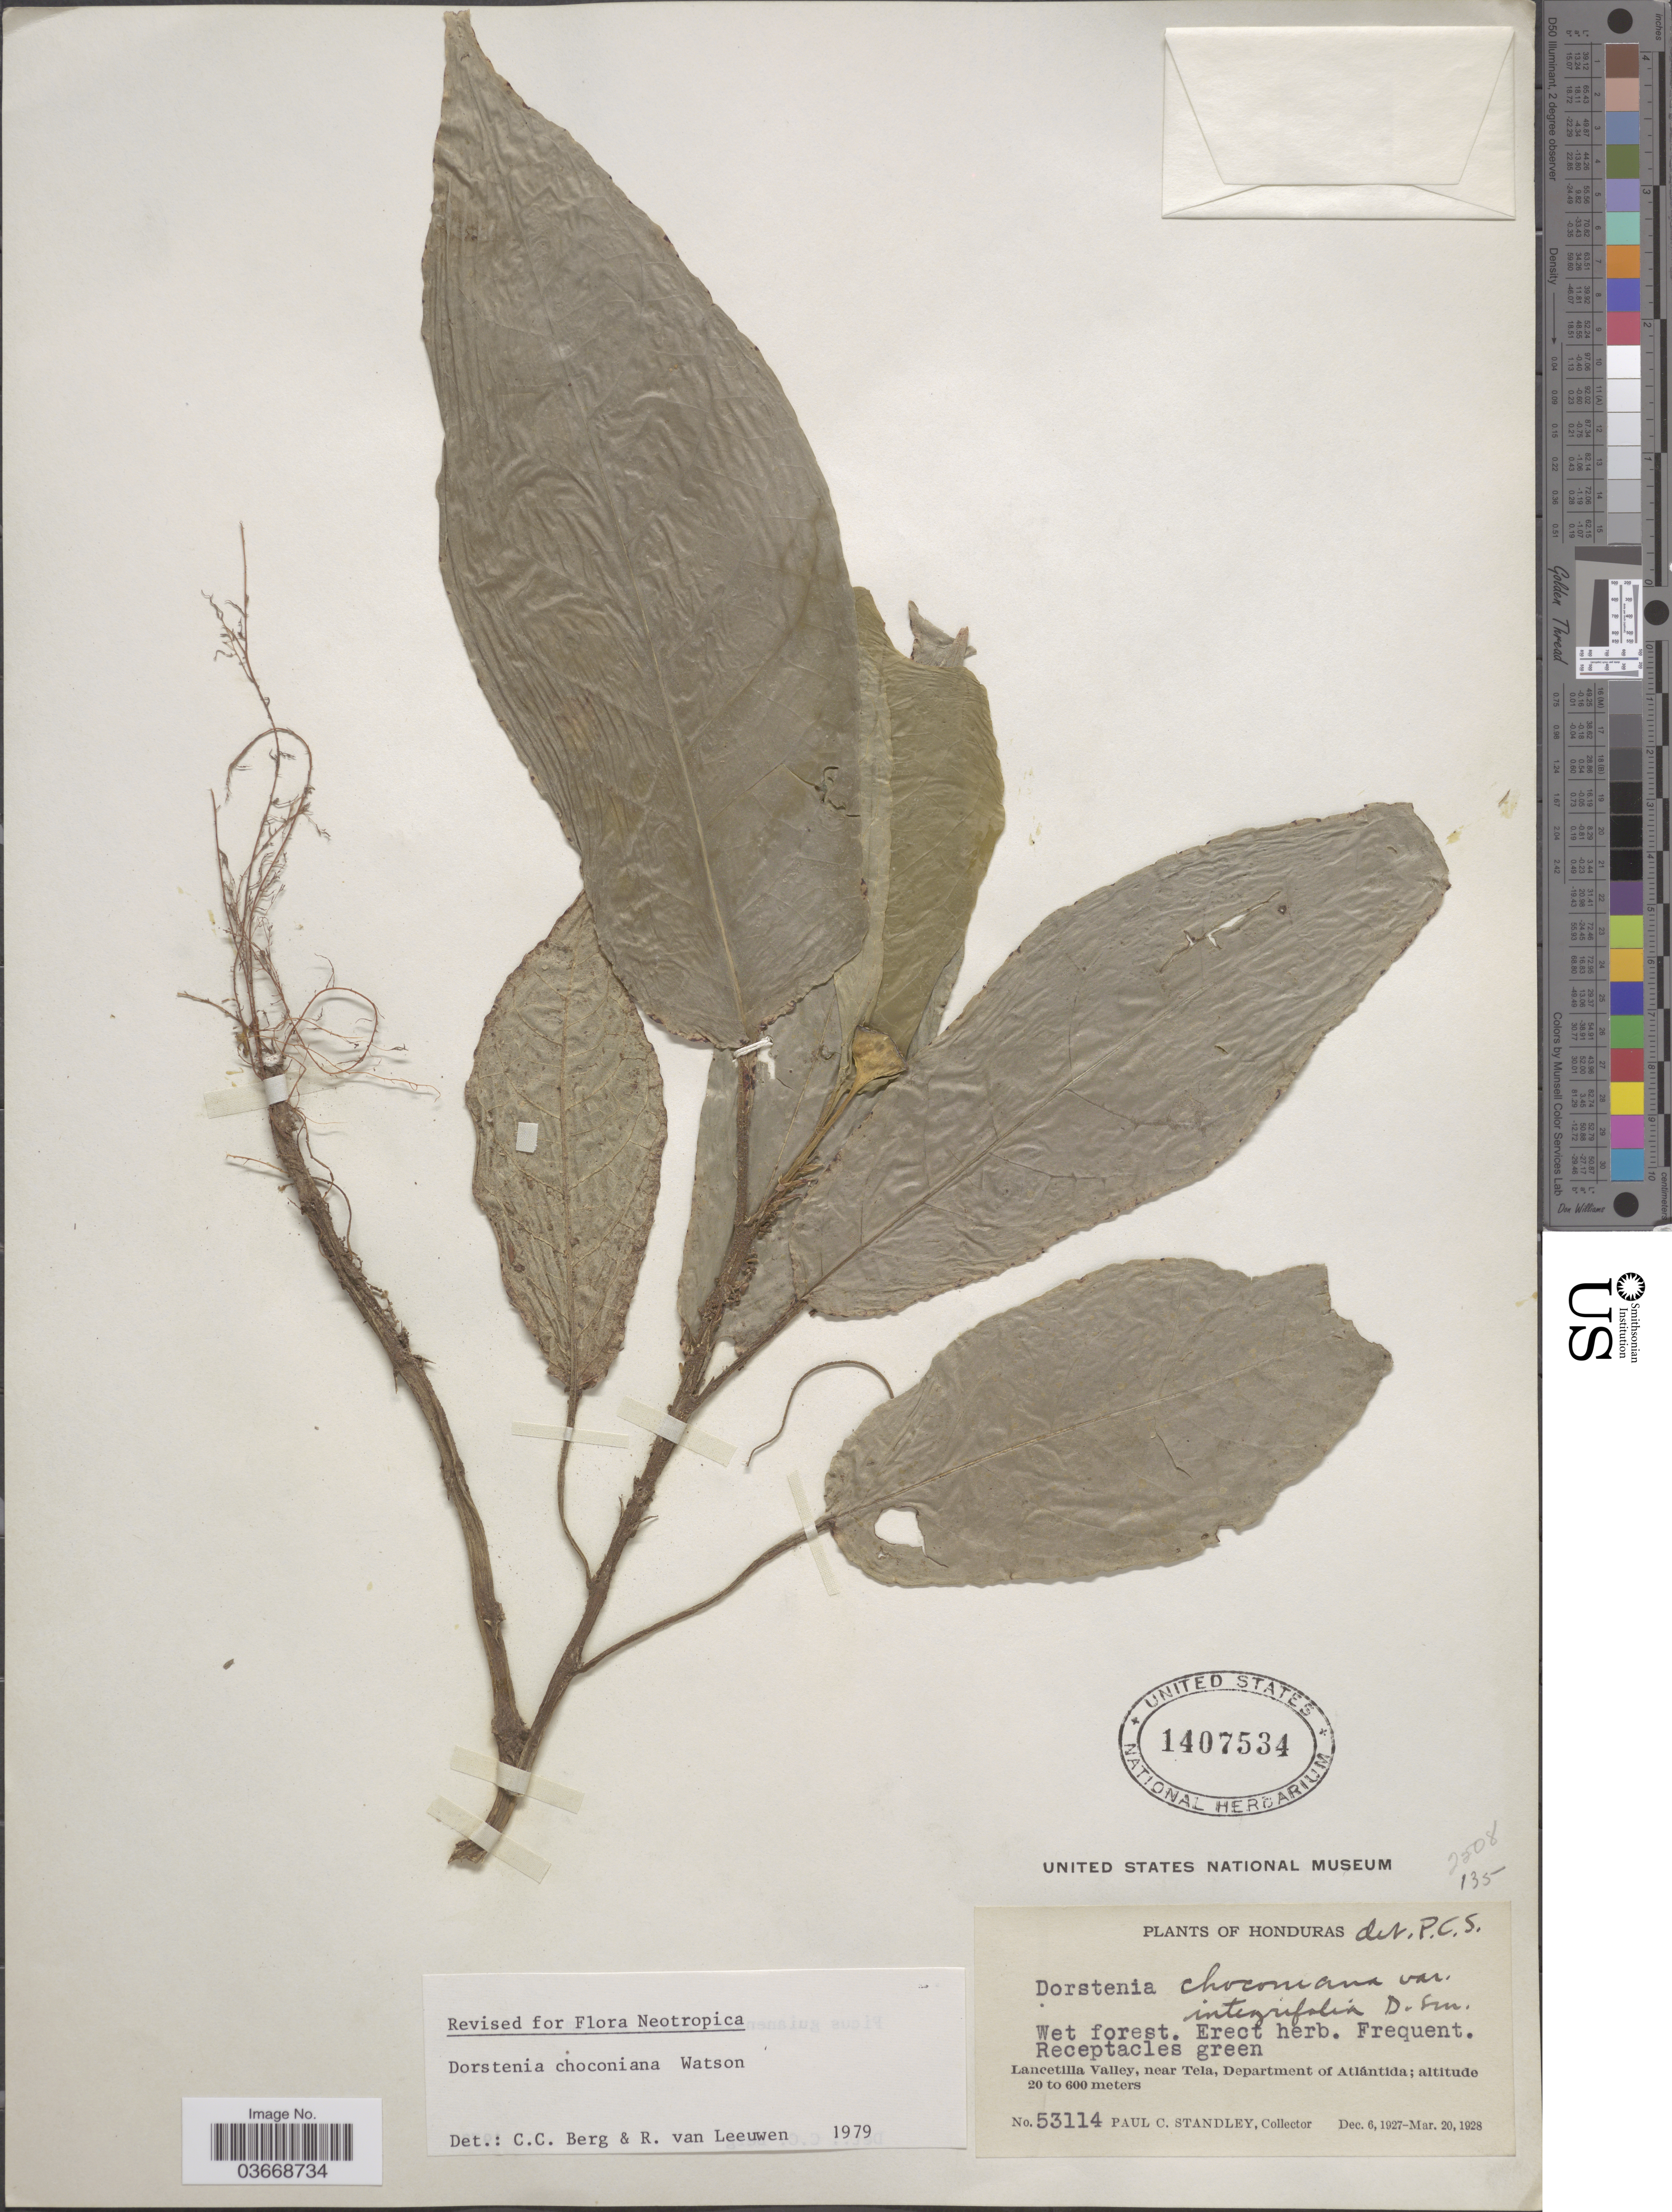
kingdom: Plantae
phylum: Tracheophyta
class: Magnoliopsida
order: Rosales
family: Moraceae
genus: Dorstenia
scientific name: Dorstenia choconiana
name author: S. Watson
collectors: P. C. Standley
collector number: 53114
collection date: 1927-12-06/1928-03-20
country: Honduras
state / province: Atlantida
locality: Lancetilla Valley, near Tela, Department of Atlántida.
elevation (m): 20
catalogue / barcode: US 1407534